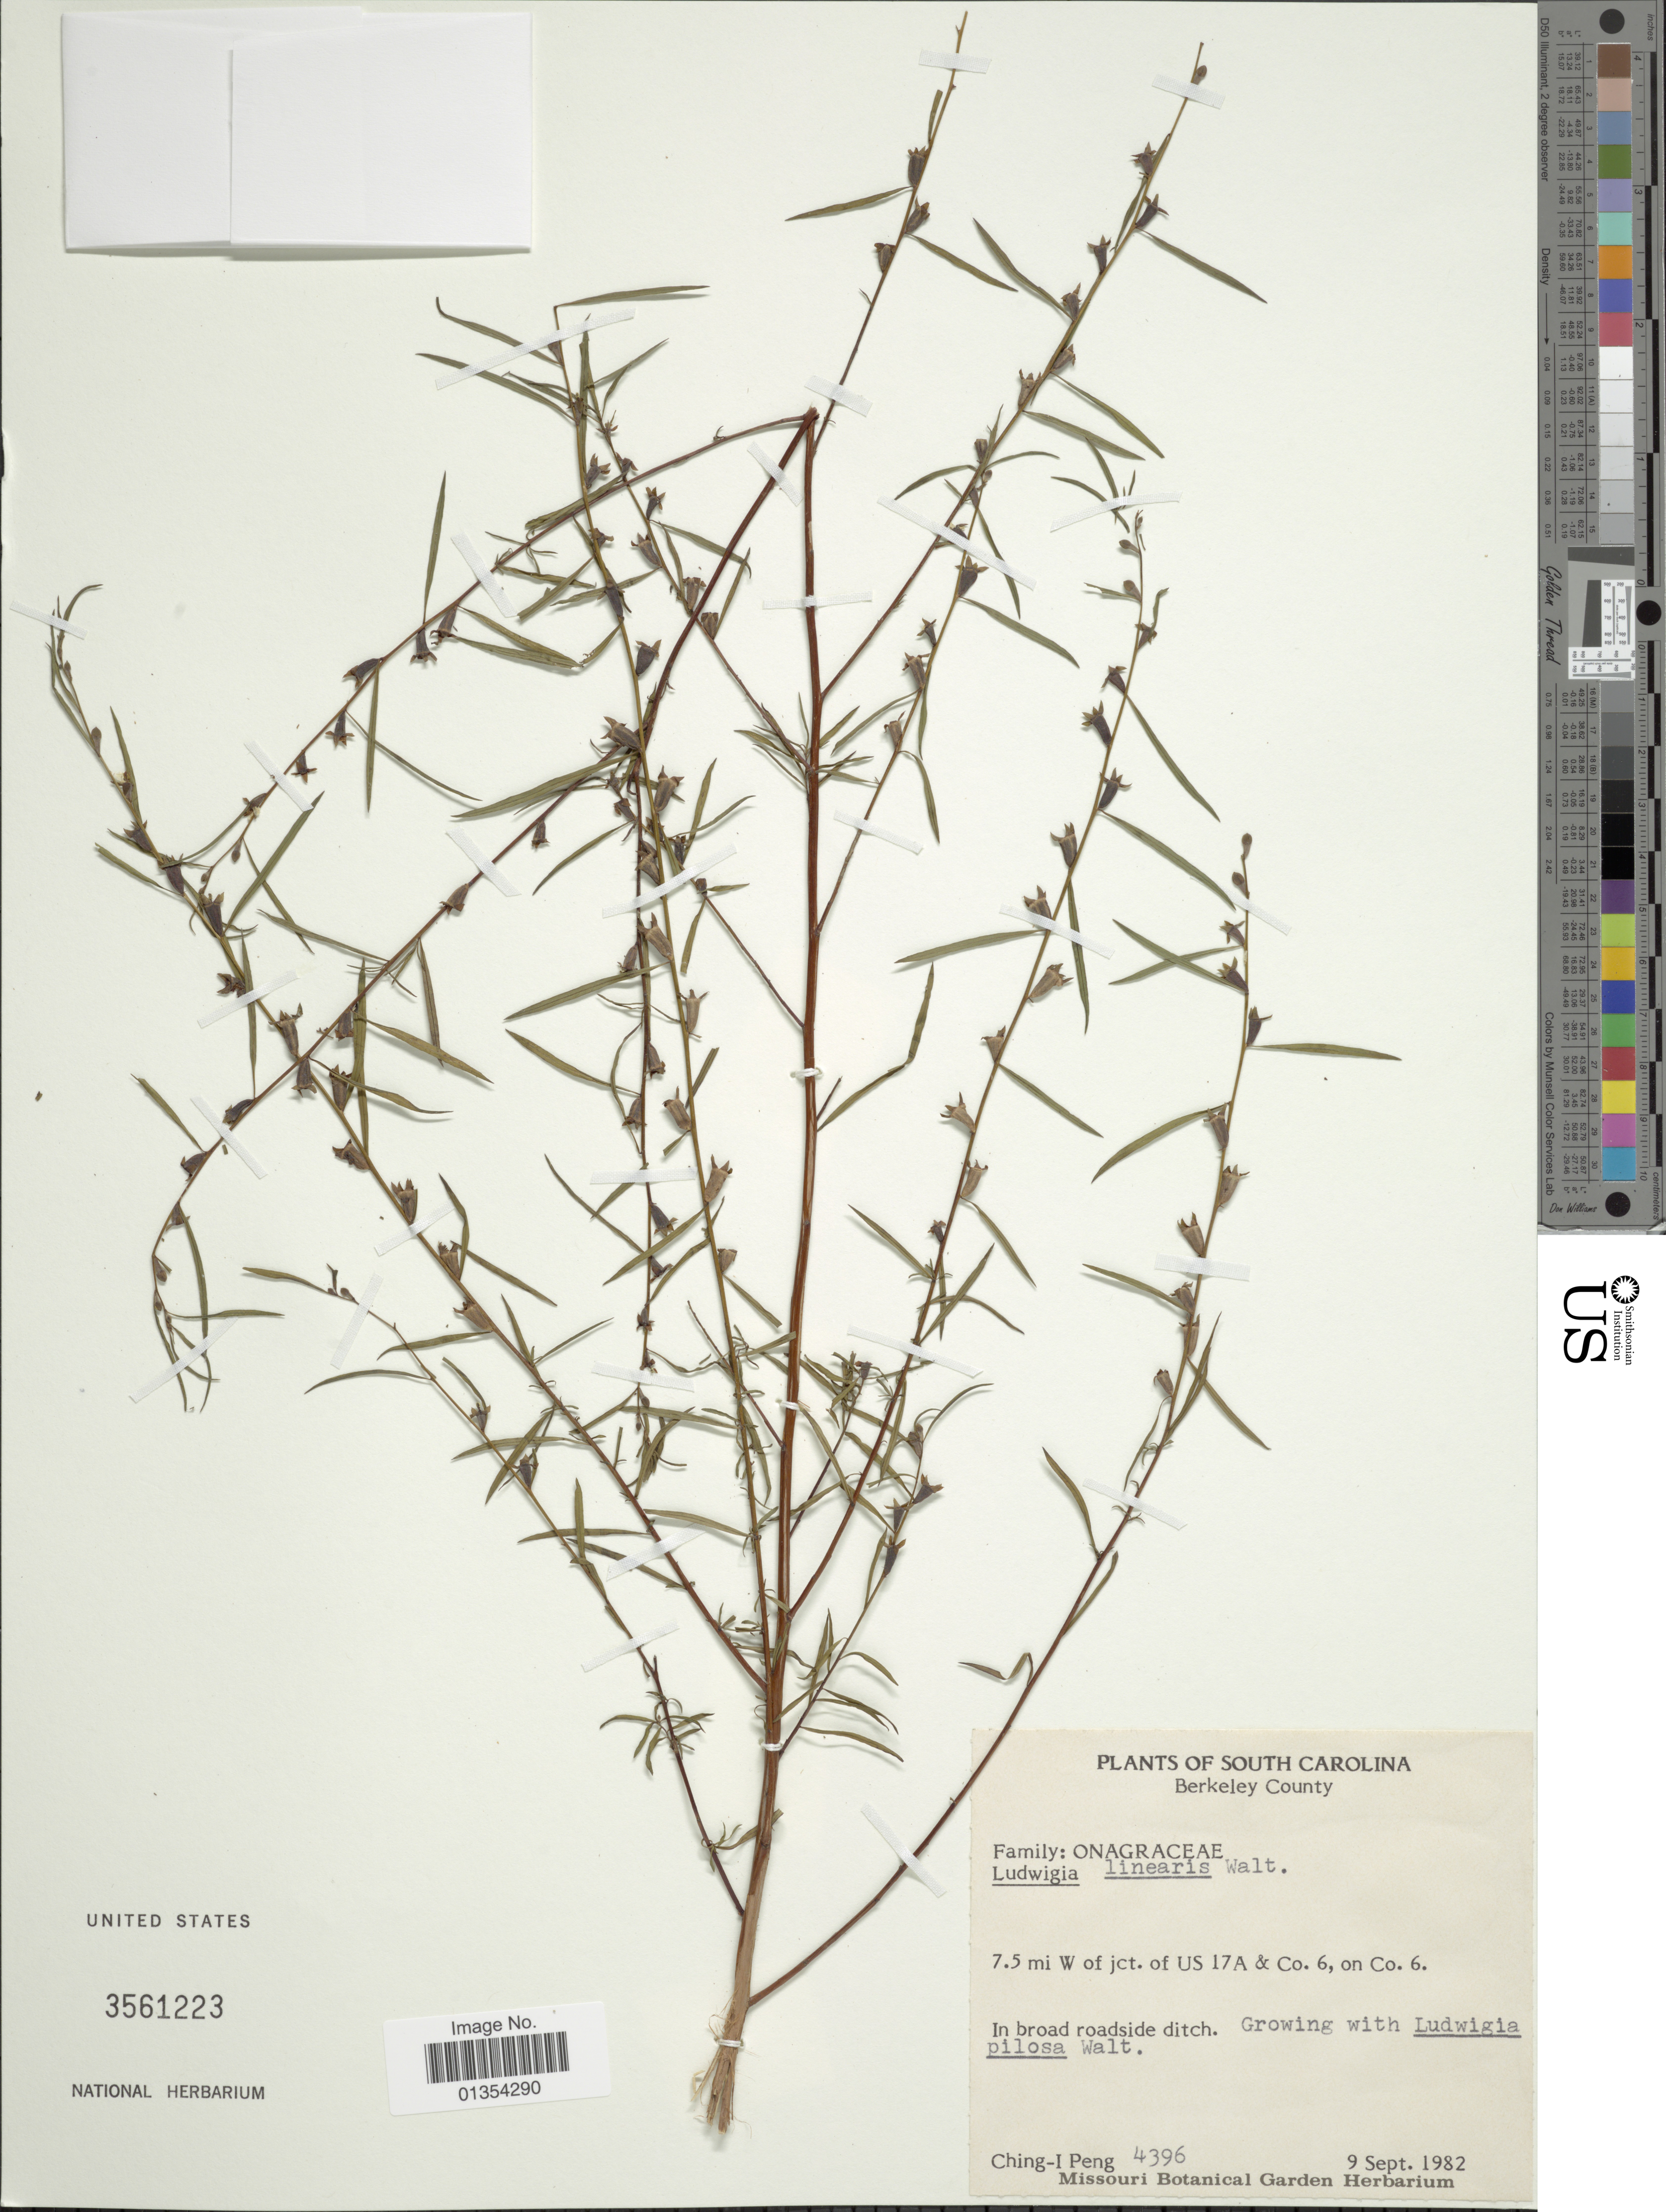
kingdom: Plantae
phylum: Tracheophyta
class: Magnoliopsida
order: Myrtales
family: Onagraceae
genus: Ludwigia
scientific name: Ludwigia linearis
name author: Walter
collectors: C.-I Peng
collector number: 4396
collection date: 1982-09-09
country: United States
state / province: South Carolina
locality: Berkeley County, 7.5 mi W of jct. of US 17A & Co. 6, on Co. 6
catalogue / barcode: US 3561223